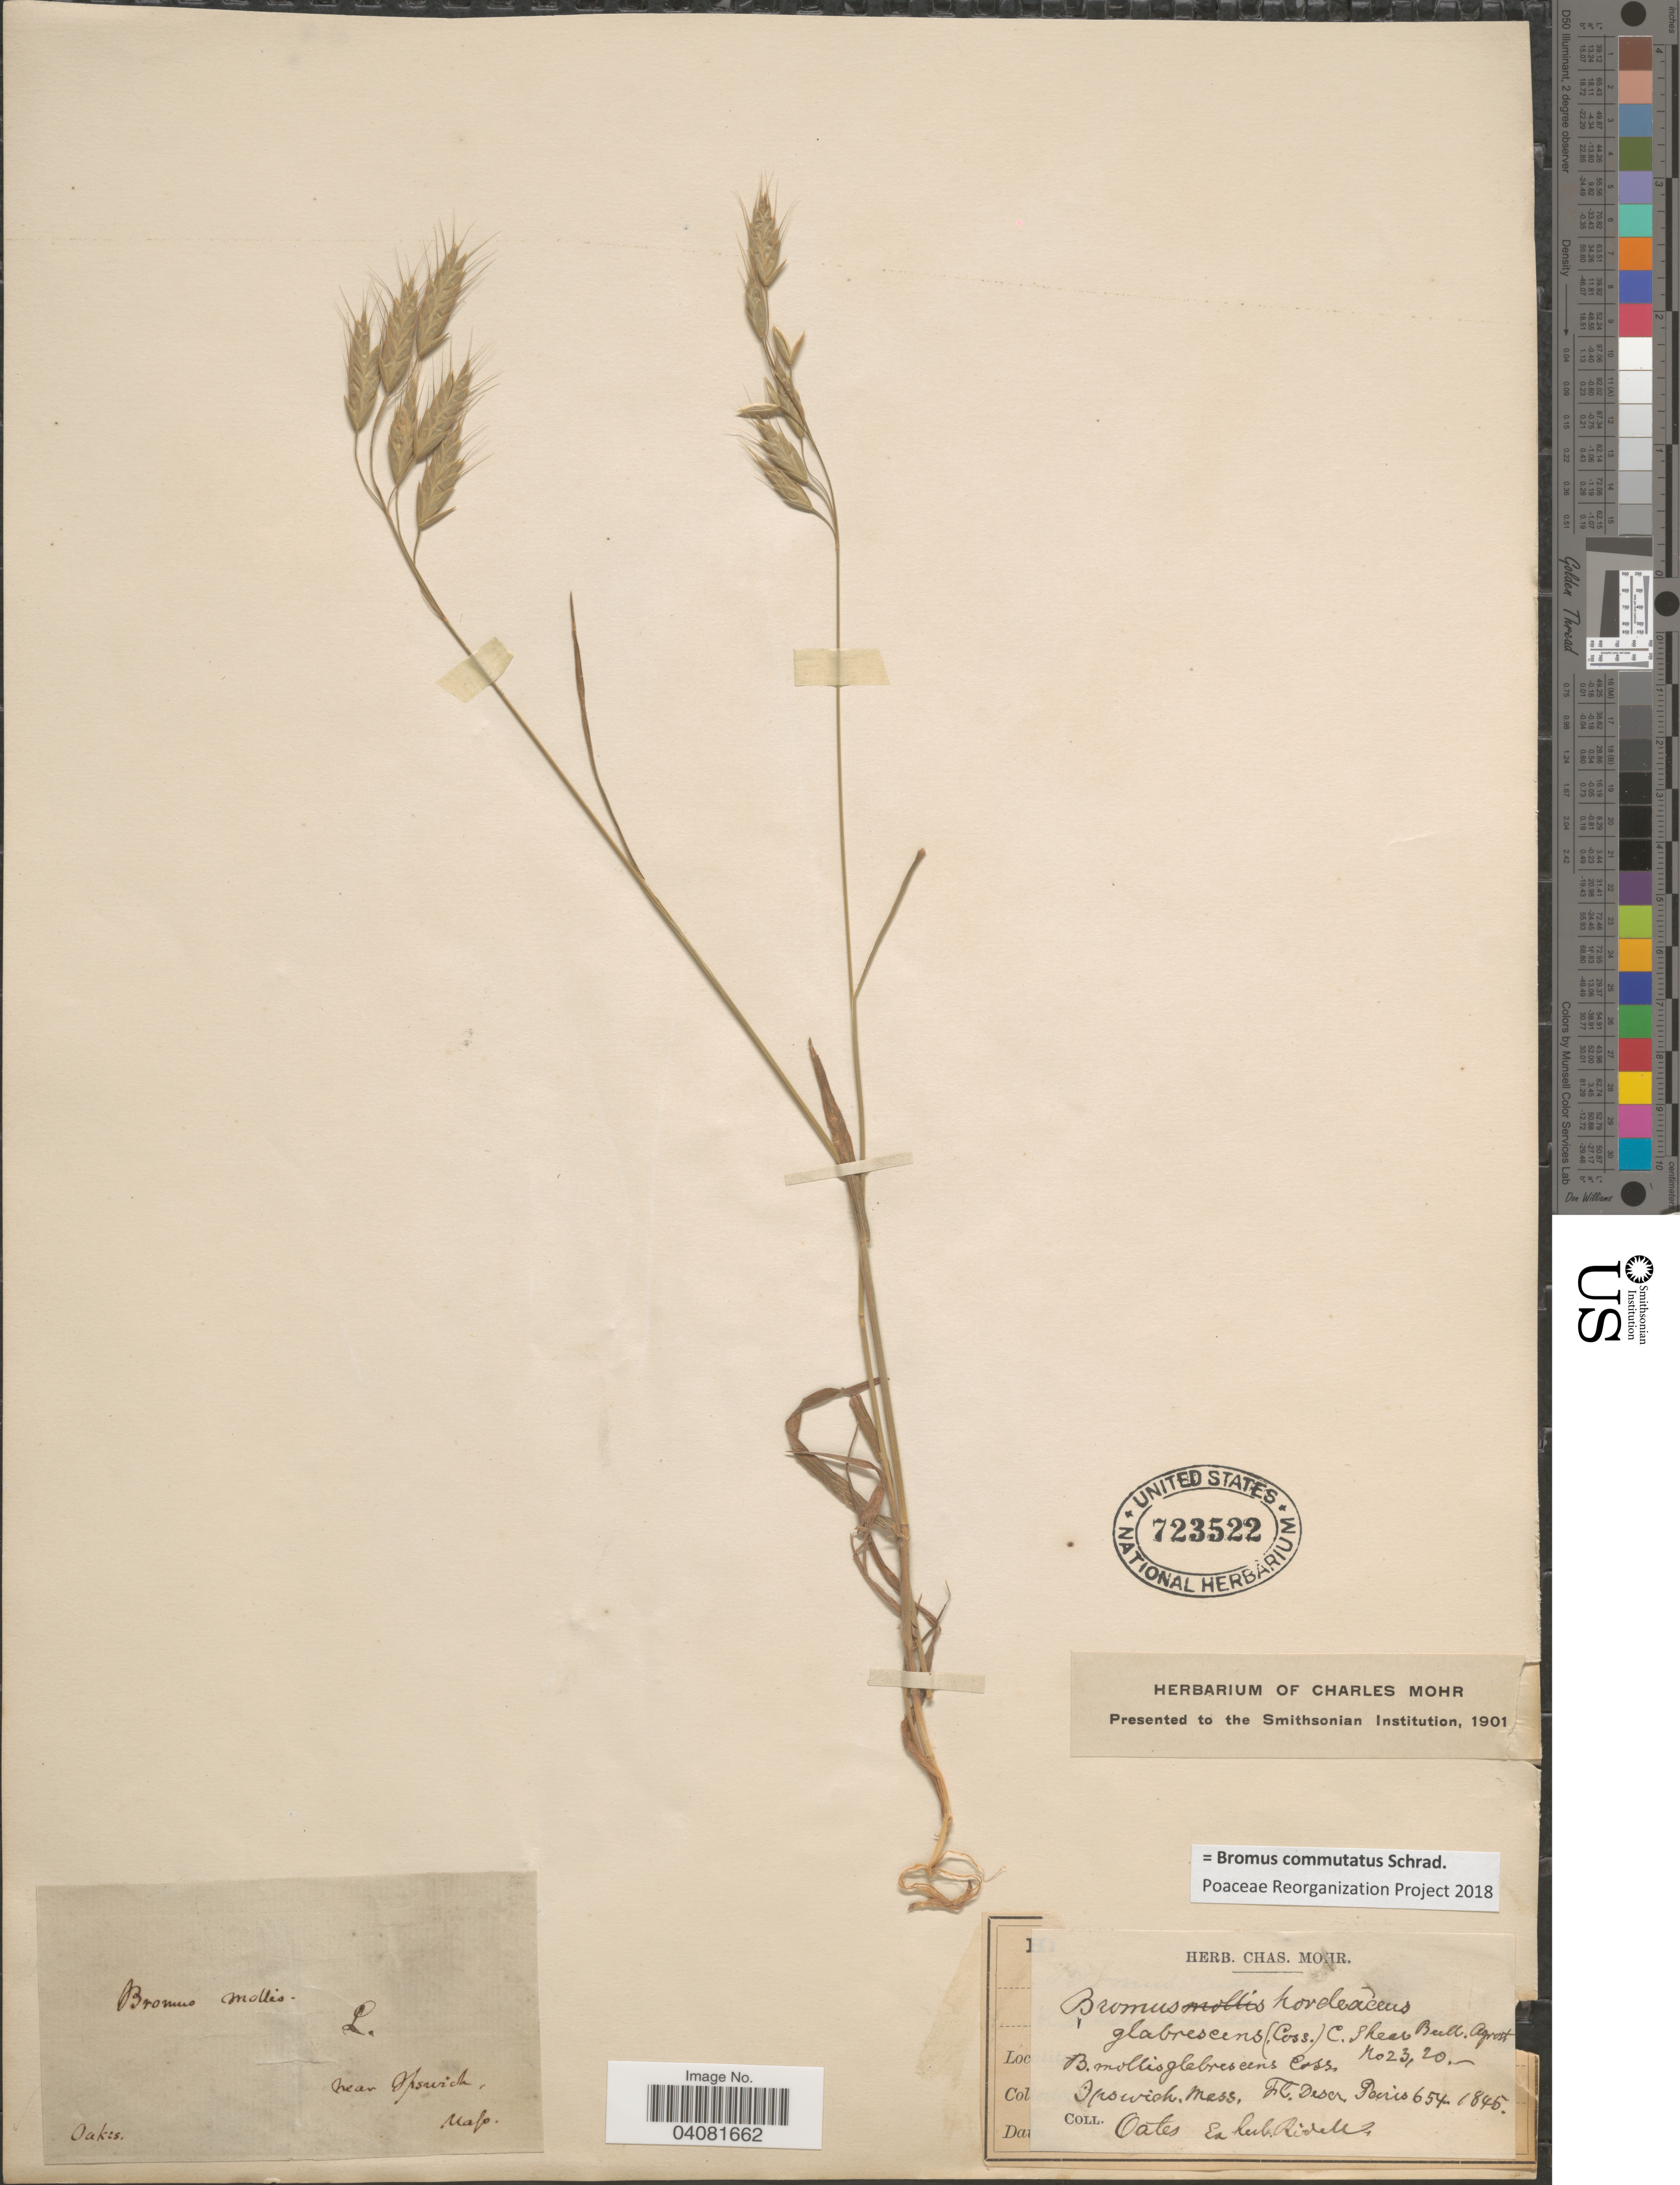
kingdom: Plantae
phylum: Tracheophyta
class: Liliopsida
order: Poales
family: Poaceae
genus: Bromus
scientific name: Bromus commutatus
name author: Schrad.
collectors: -. Oakes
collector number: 2320?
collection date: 1845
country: United States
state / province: Massachusetts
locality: Near Ipswich. Deser Paris.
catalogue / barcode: US 723522